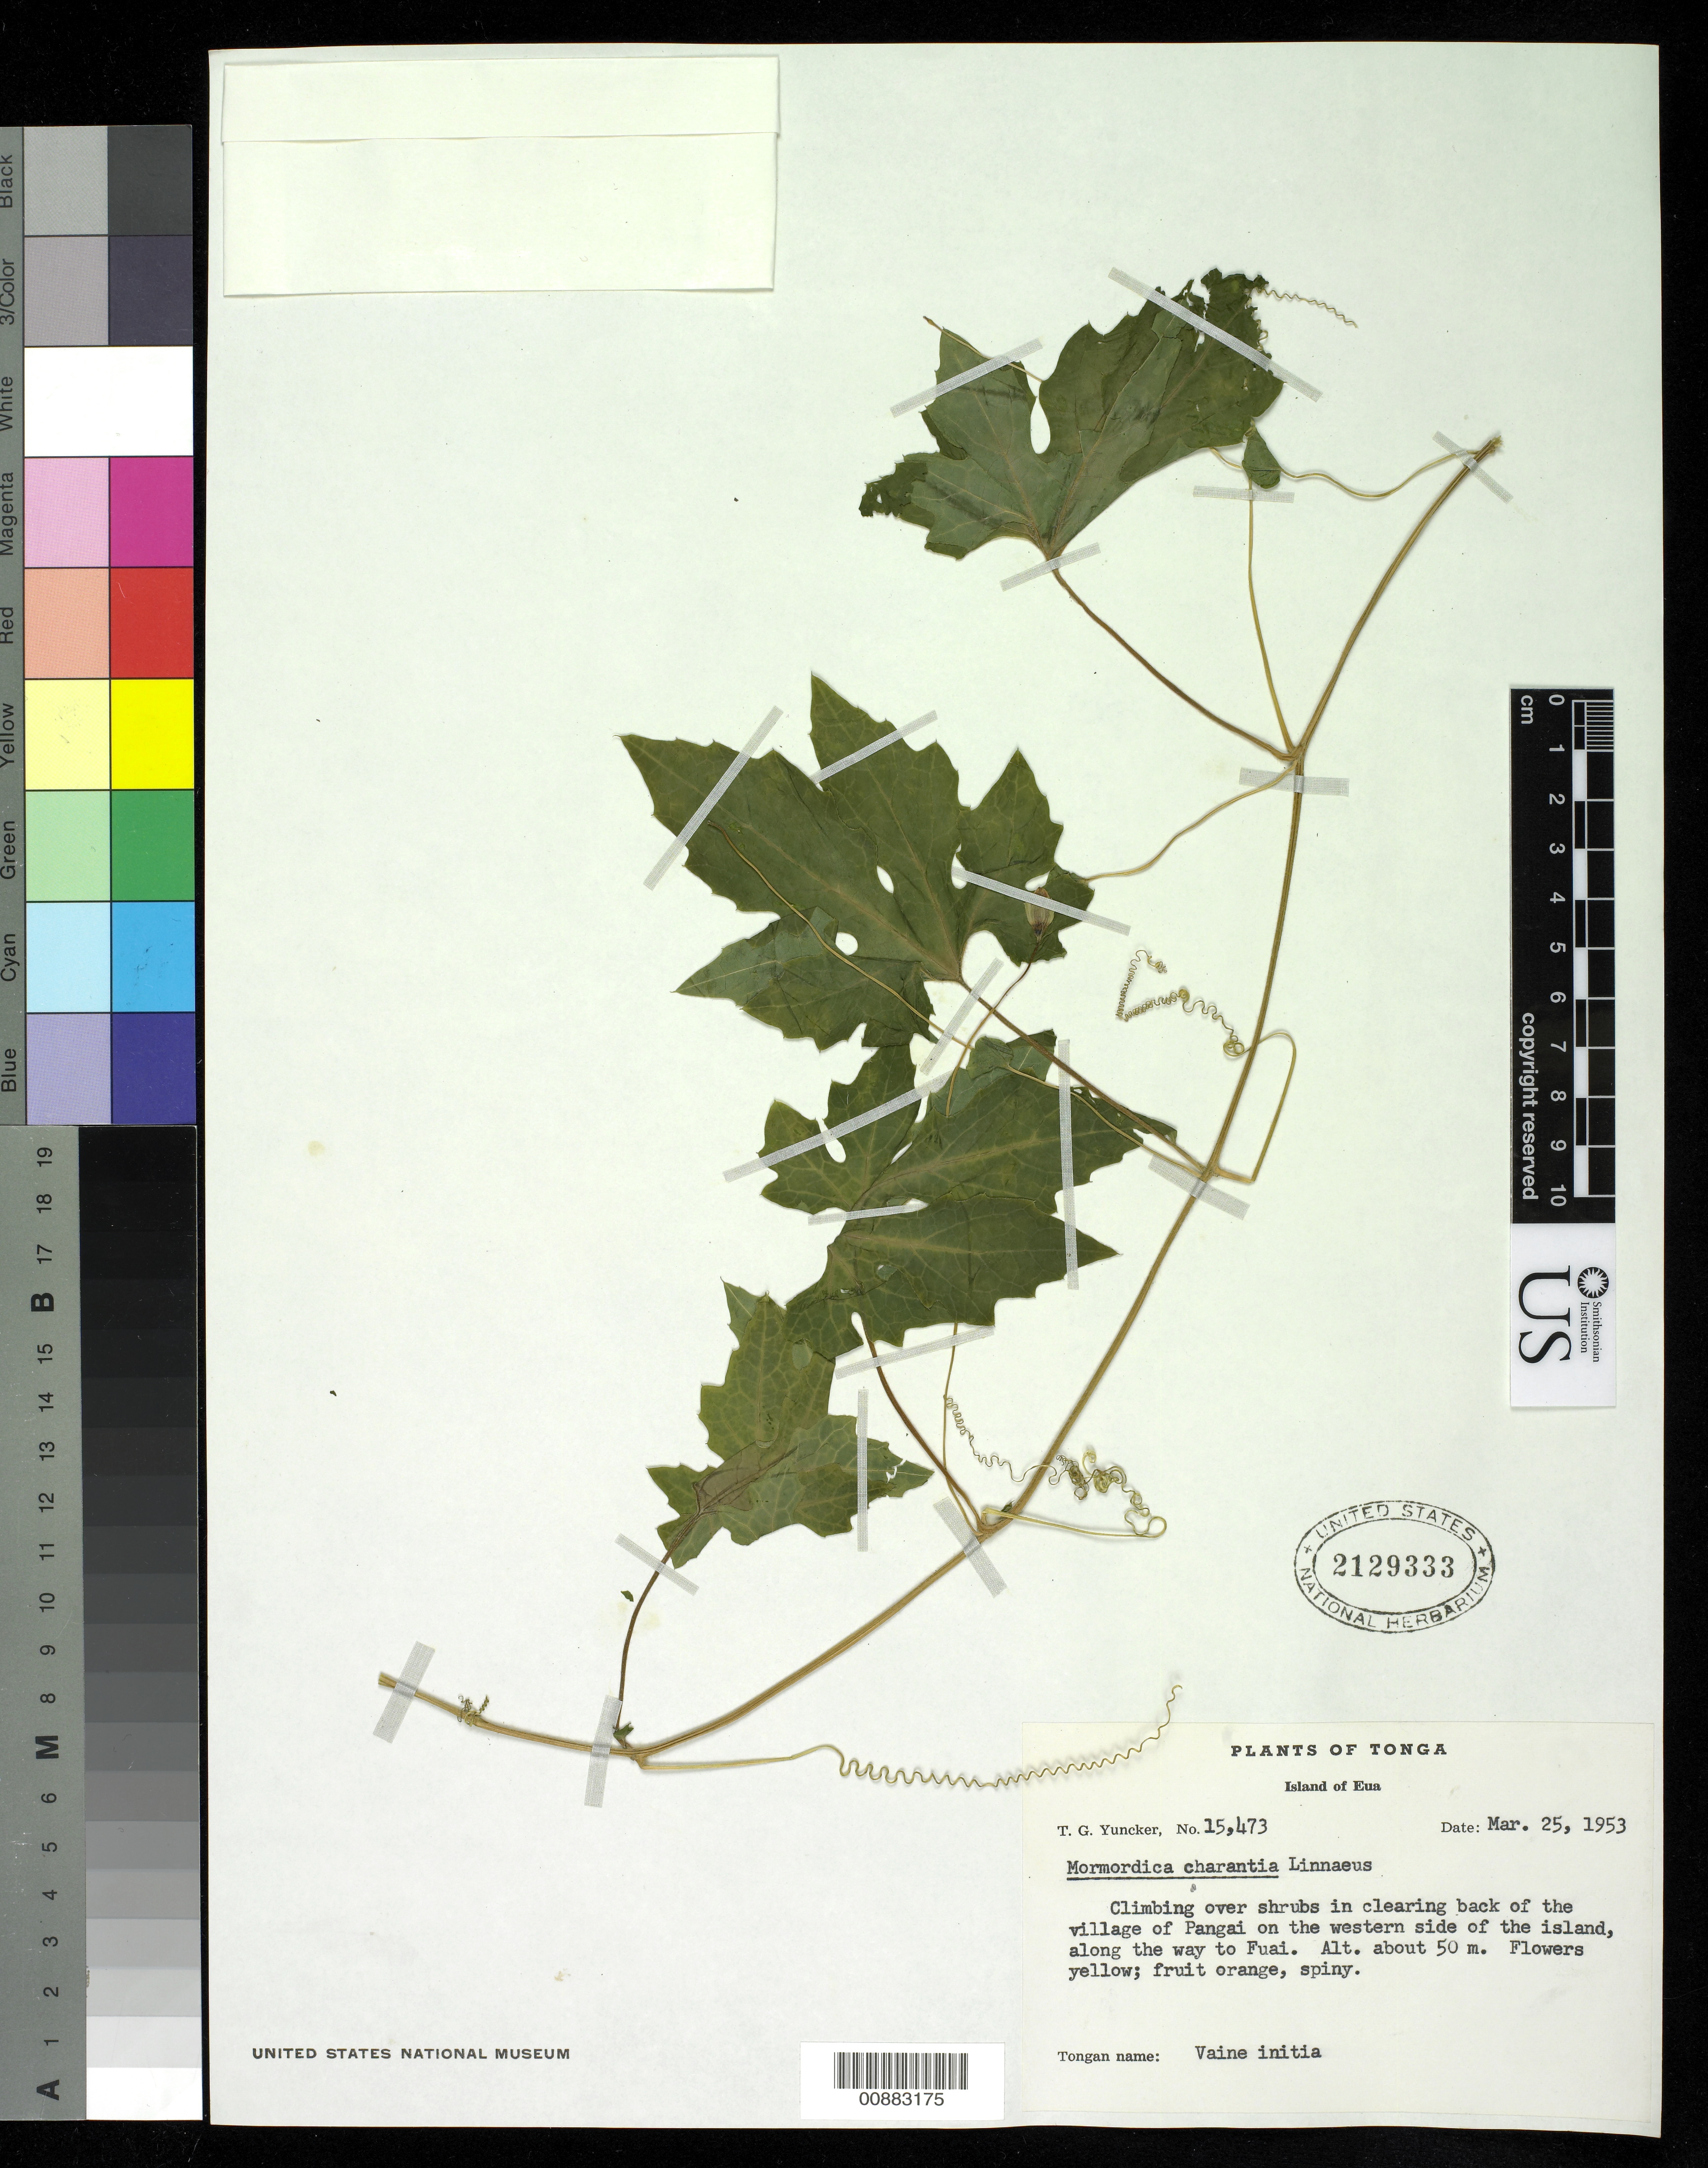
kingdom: Plantae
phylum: Tracheophyta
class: Magnoliopsida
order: Cucurbitales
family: Cucurbitaceae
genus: Momordica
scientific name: Momordica charantia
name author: L.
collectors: T. G. Yuncker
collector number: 15473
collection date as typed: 25 Mar 1953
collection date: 1953-03-25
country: Tonga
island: Eua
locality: clearing back of the village of Pangai on the western side of the island, along the way to Fuai.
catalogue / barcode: US 2129333